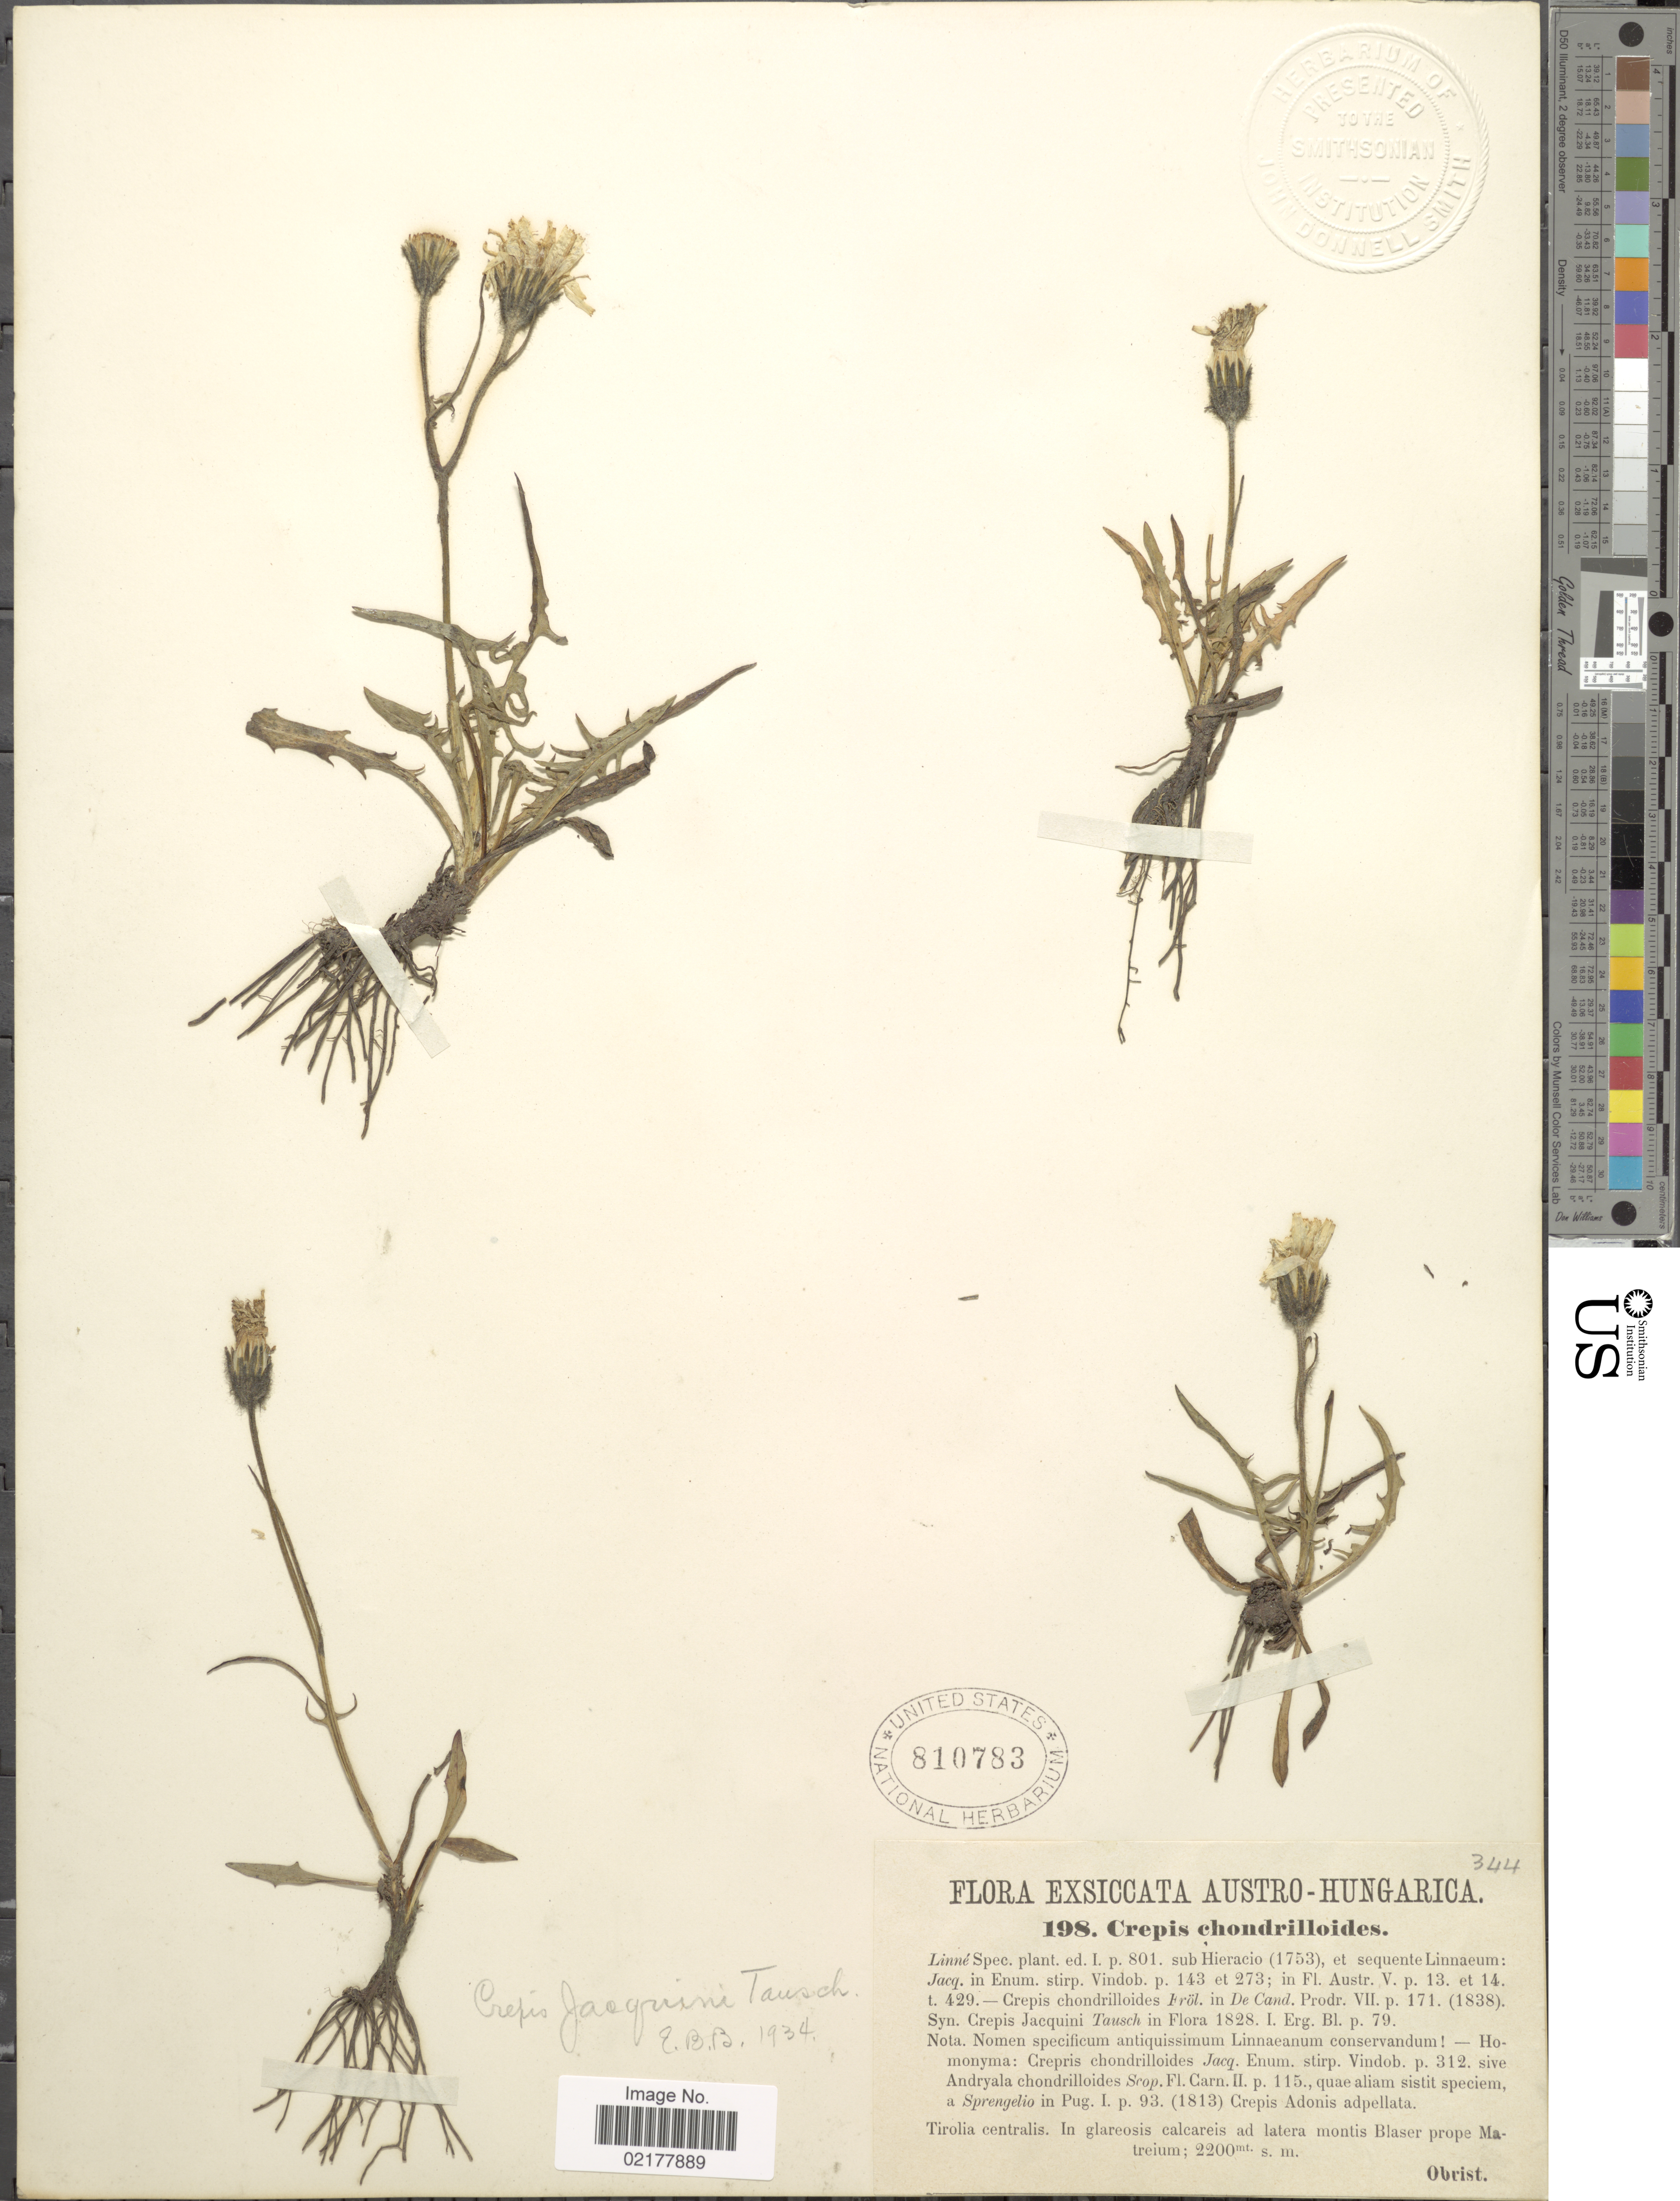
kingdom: Plantae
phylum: Tracheophyta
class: Magnoliopsida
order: Asterales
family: Asteraceae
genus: Crepis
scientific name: Crepis jacquinii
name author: Tausch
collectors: -. Obrist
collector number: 198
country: Austria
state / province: Tirol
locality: Austro-Hungarica. Tirolia centralis. montis Blaser prope Matreium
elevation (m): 2200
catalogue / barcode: US 810783